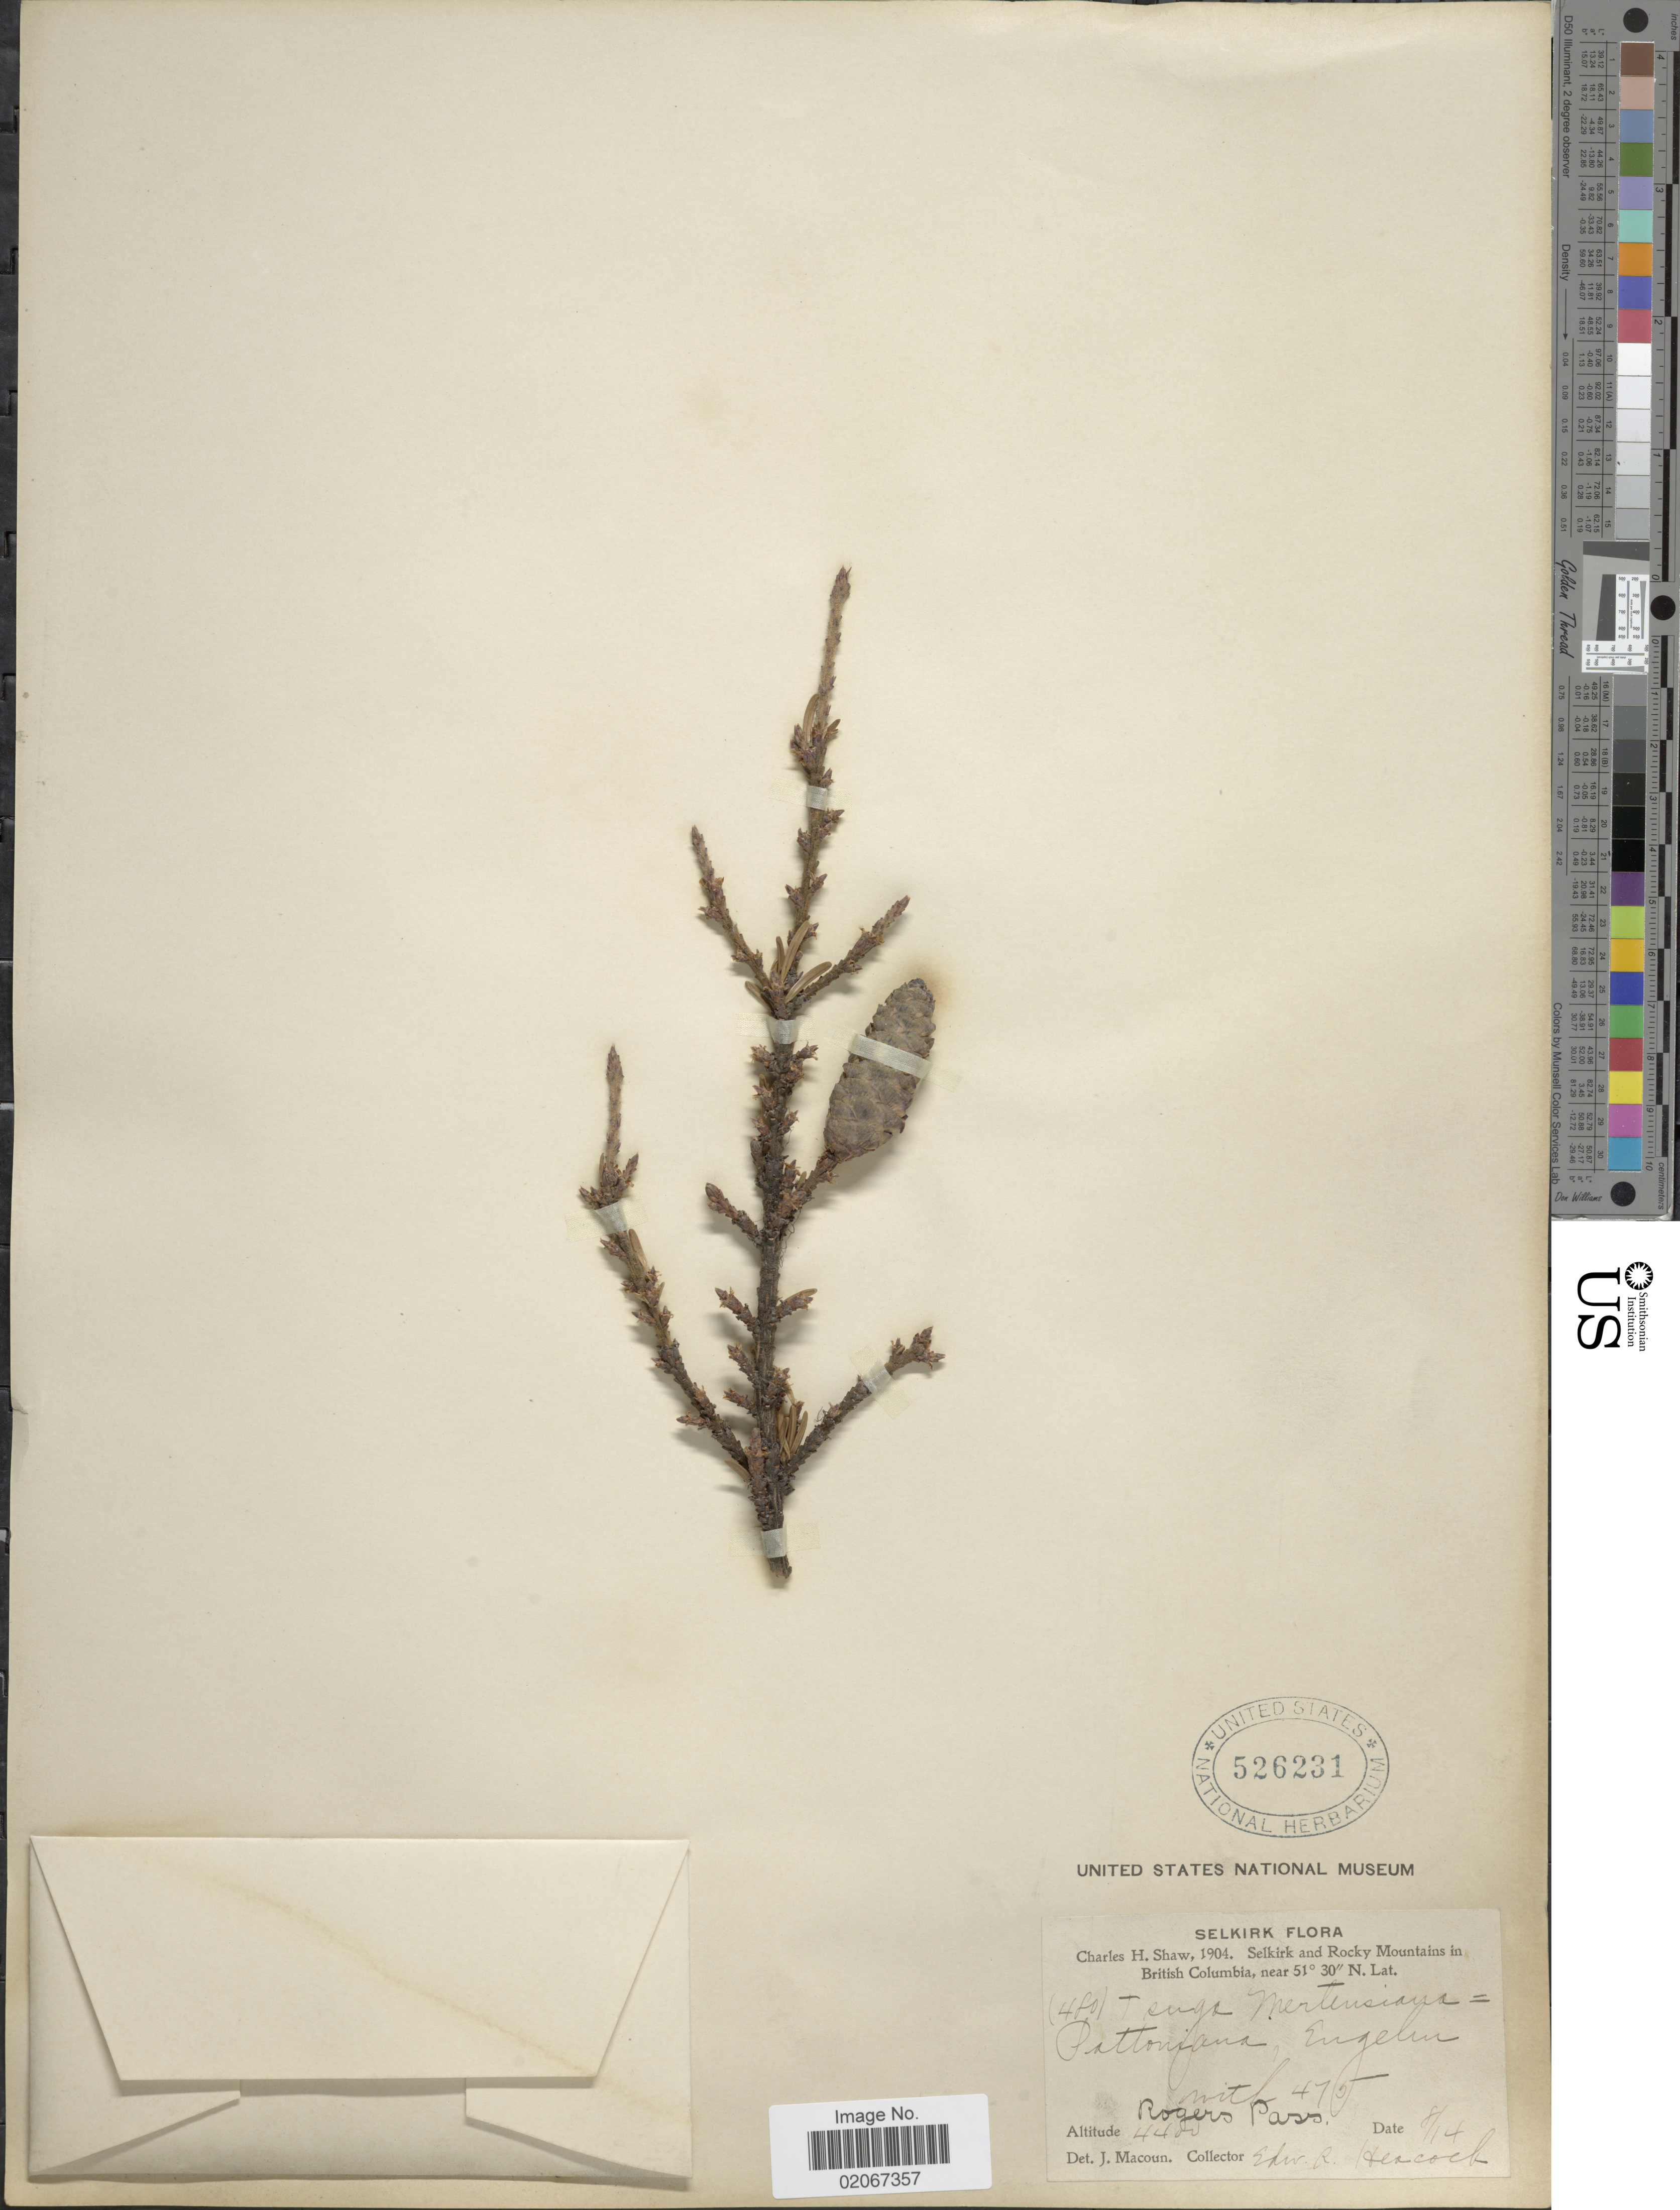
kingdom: Plantae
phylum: Tracheophyta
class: Pinopsida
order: Pinales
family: Pinaceae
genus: Tsuga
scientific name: Tsuga mertensiana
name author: (Bong.) Carrière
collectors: E. Heacock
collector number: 480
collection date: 1904-08-14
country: Canada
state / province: British Columbia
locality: Selkirk and Rocky Mountains in British Columbia. Rogers Pass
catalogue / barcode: US 526231